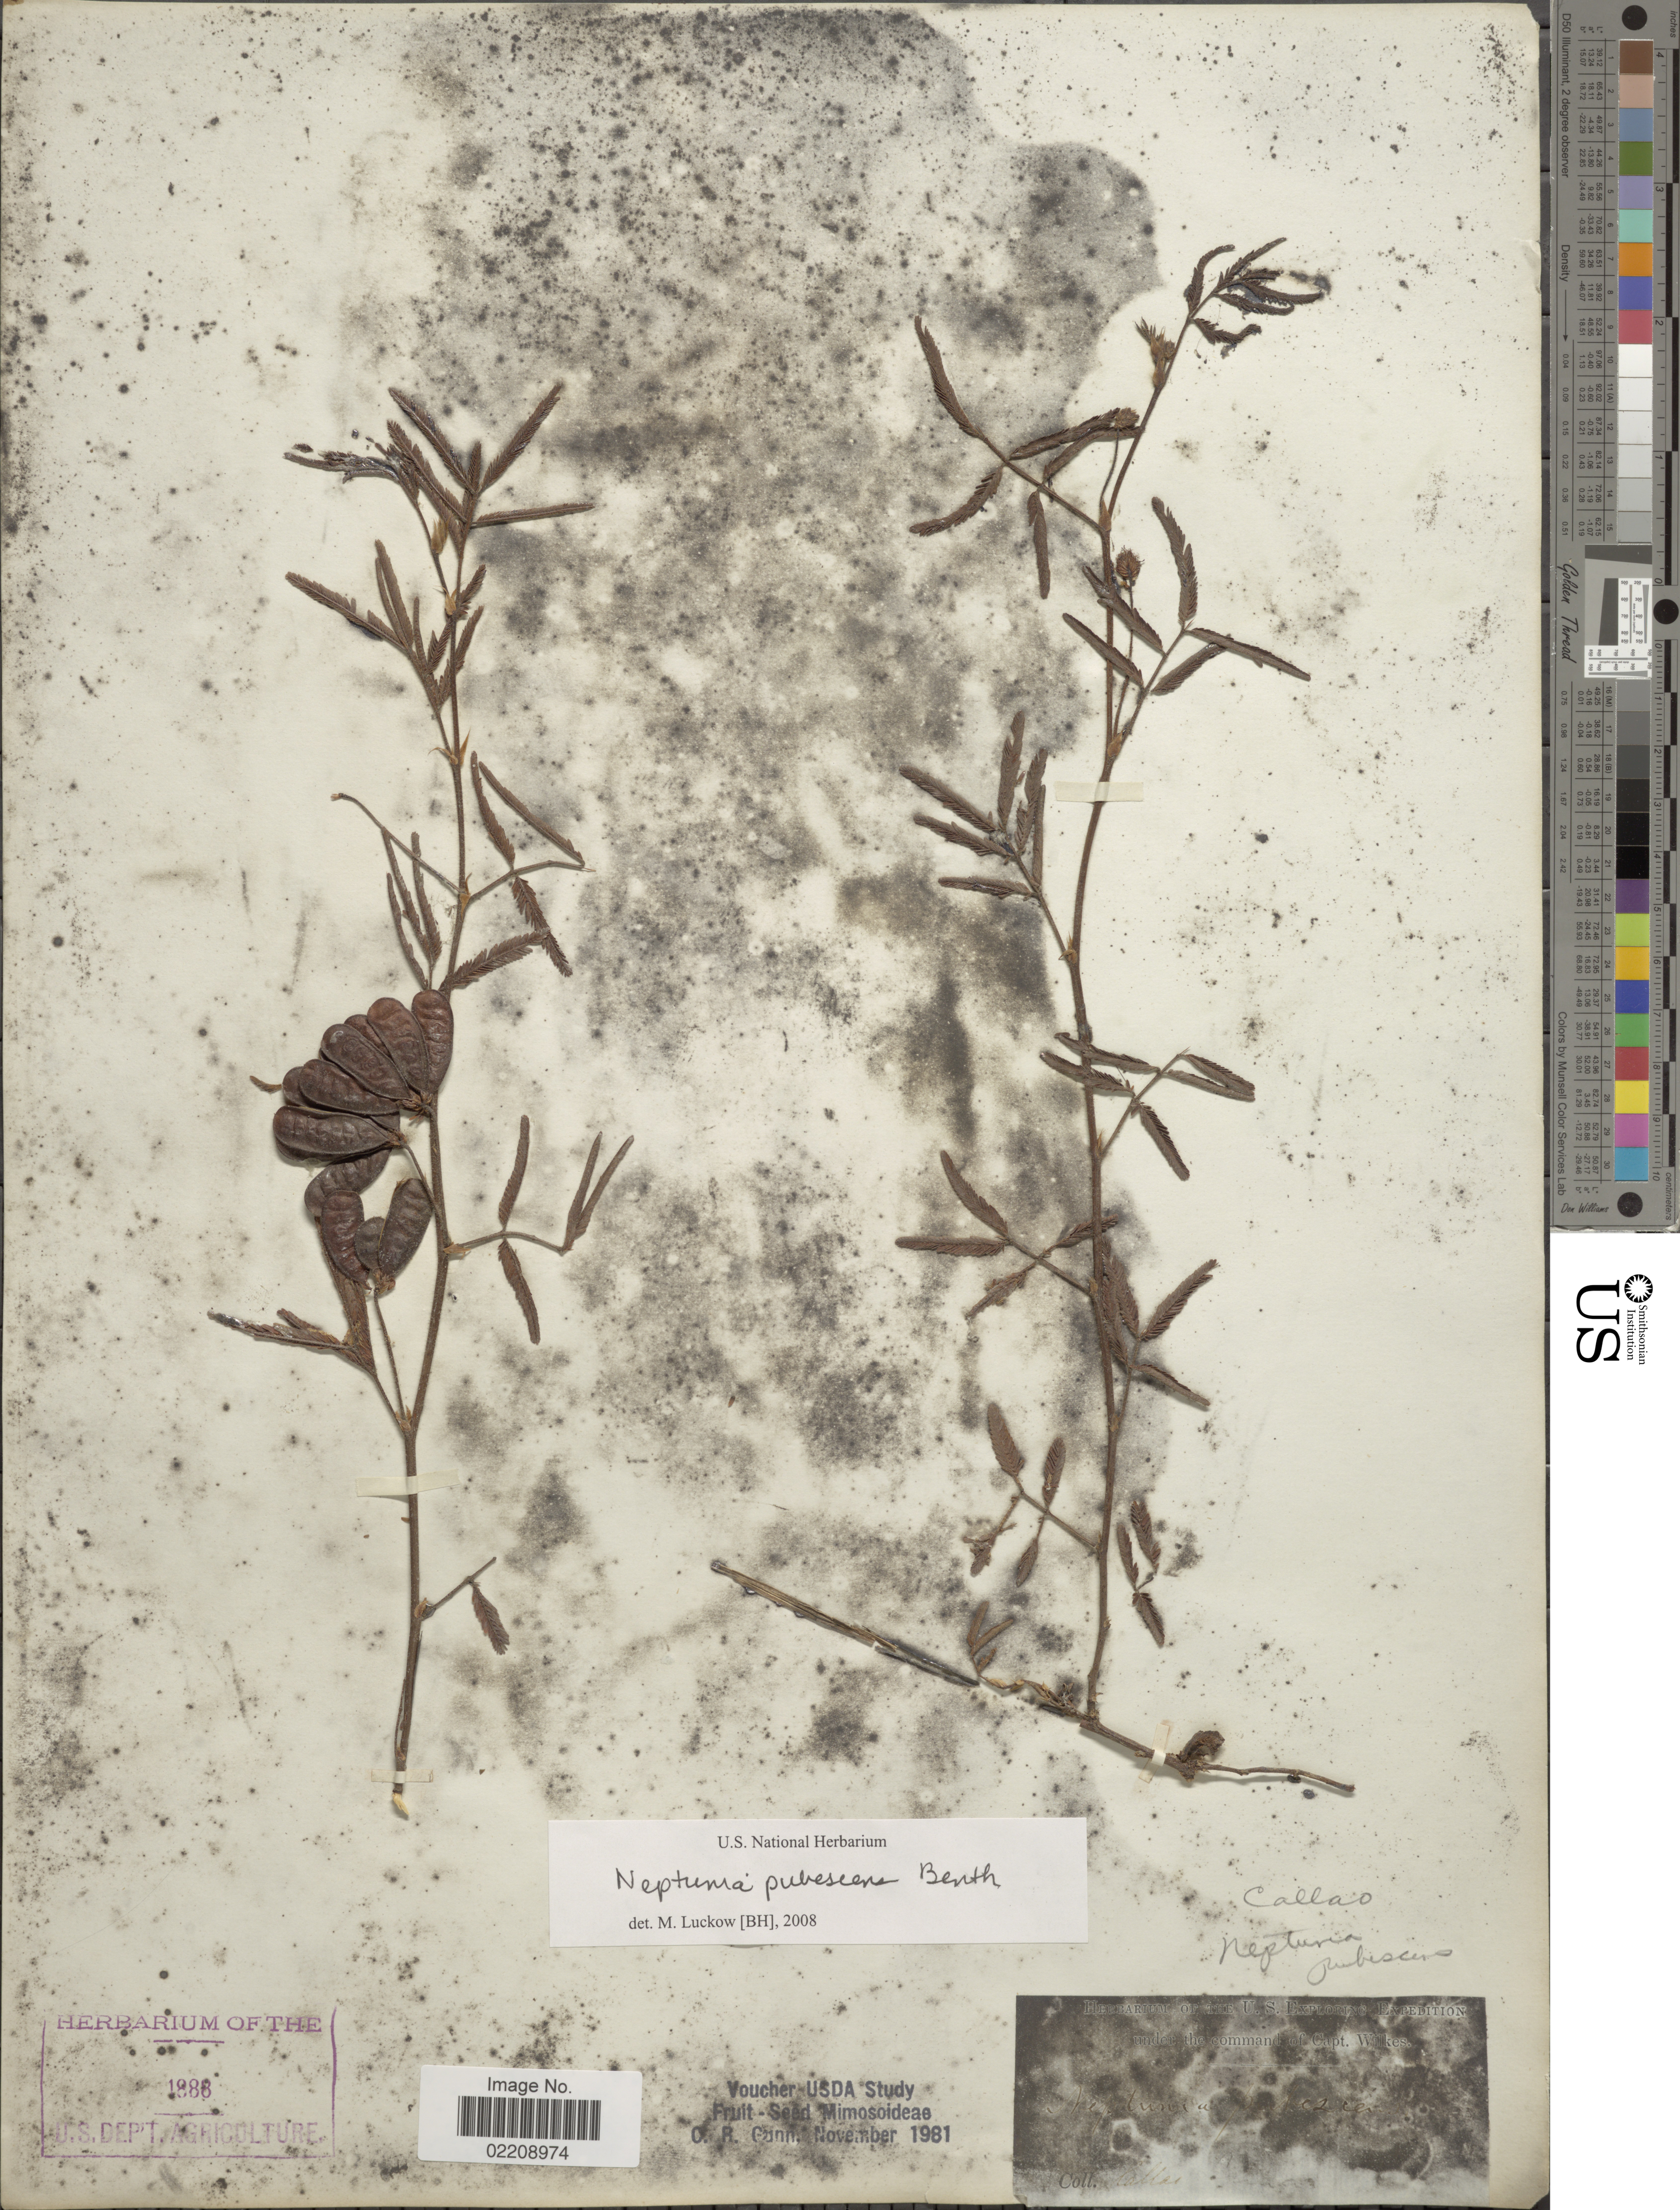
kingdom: Plantae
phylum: Tracheophyta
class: Magnoliopsida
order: Fabales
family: Fabaceae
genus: Neptunia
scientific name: Neptunia pubescens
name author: Benth.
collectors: Callas